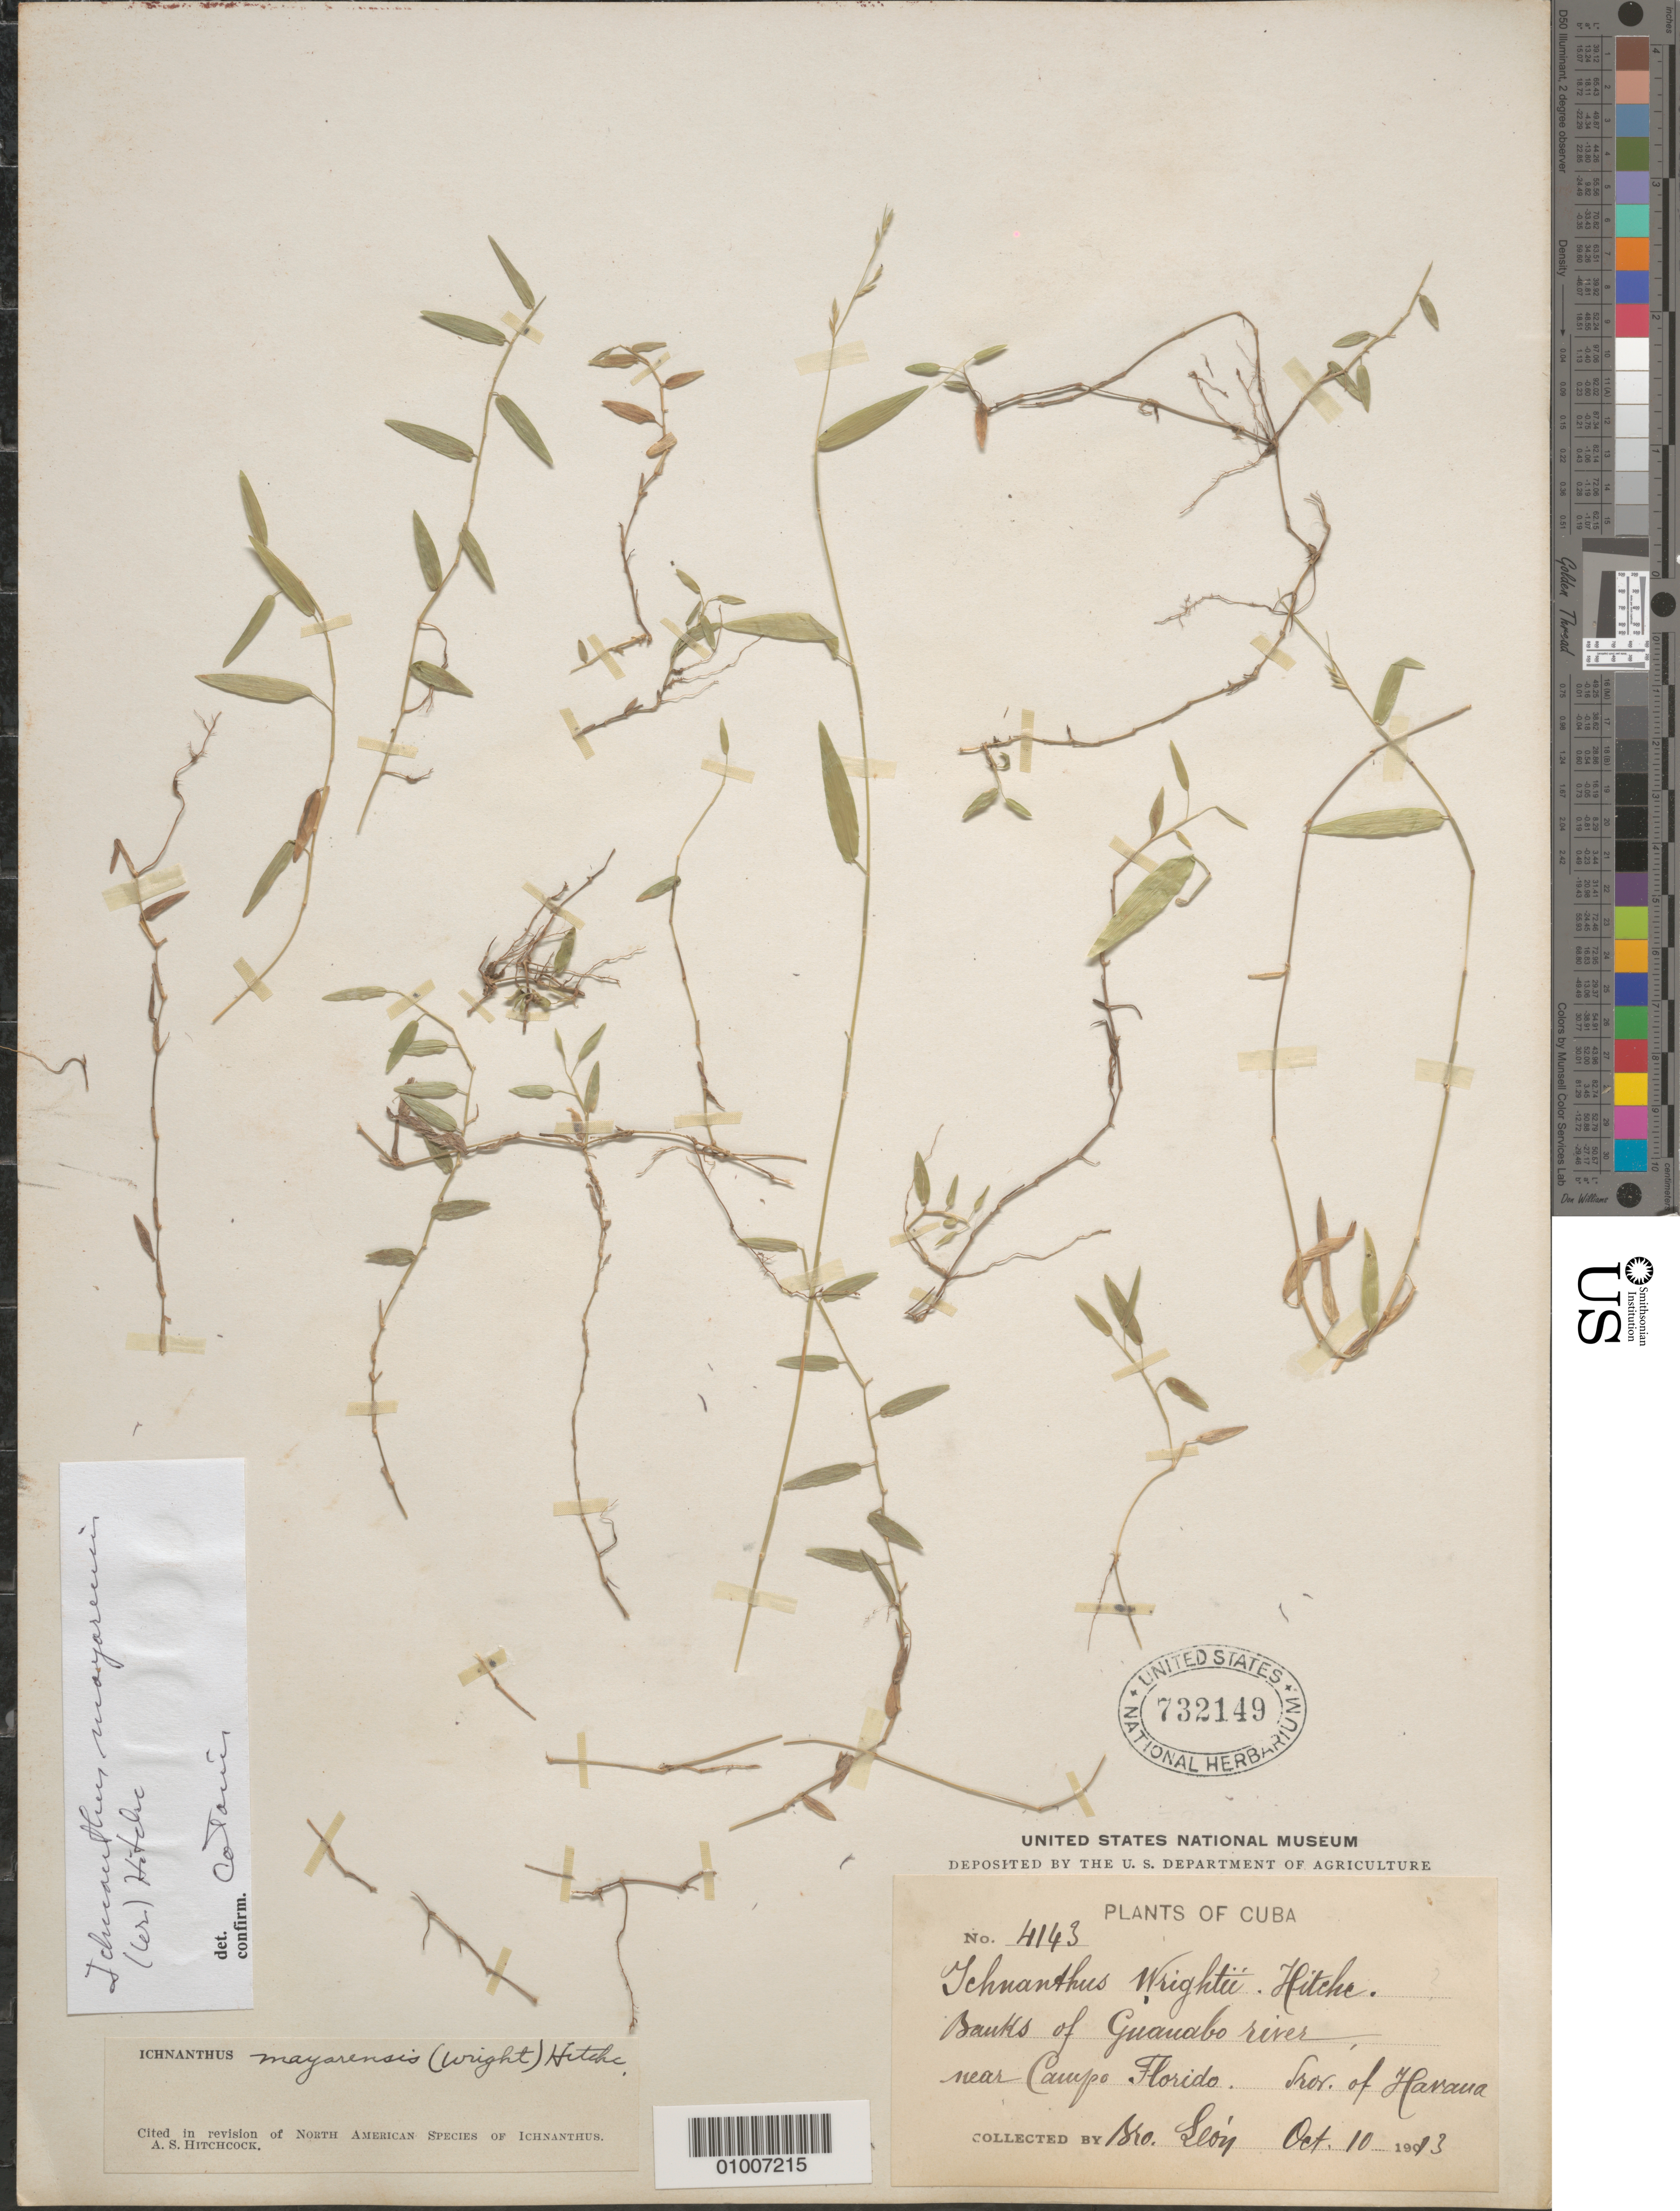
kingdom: Plantae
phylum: Tracheophyta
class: Liliopsida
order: Poales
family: Poaceae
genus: Ichnanthus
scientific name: Ichnanthus mayarensis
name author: (C. Wright) Hitchc.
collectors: Bro. León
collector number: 4143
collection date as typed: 10 Oct 1913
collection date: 1913-10-10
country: Cuba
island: Cuba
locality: Habana, Campo Florido, banks of Quauabo river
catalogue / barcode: US 732149